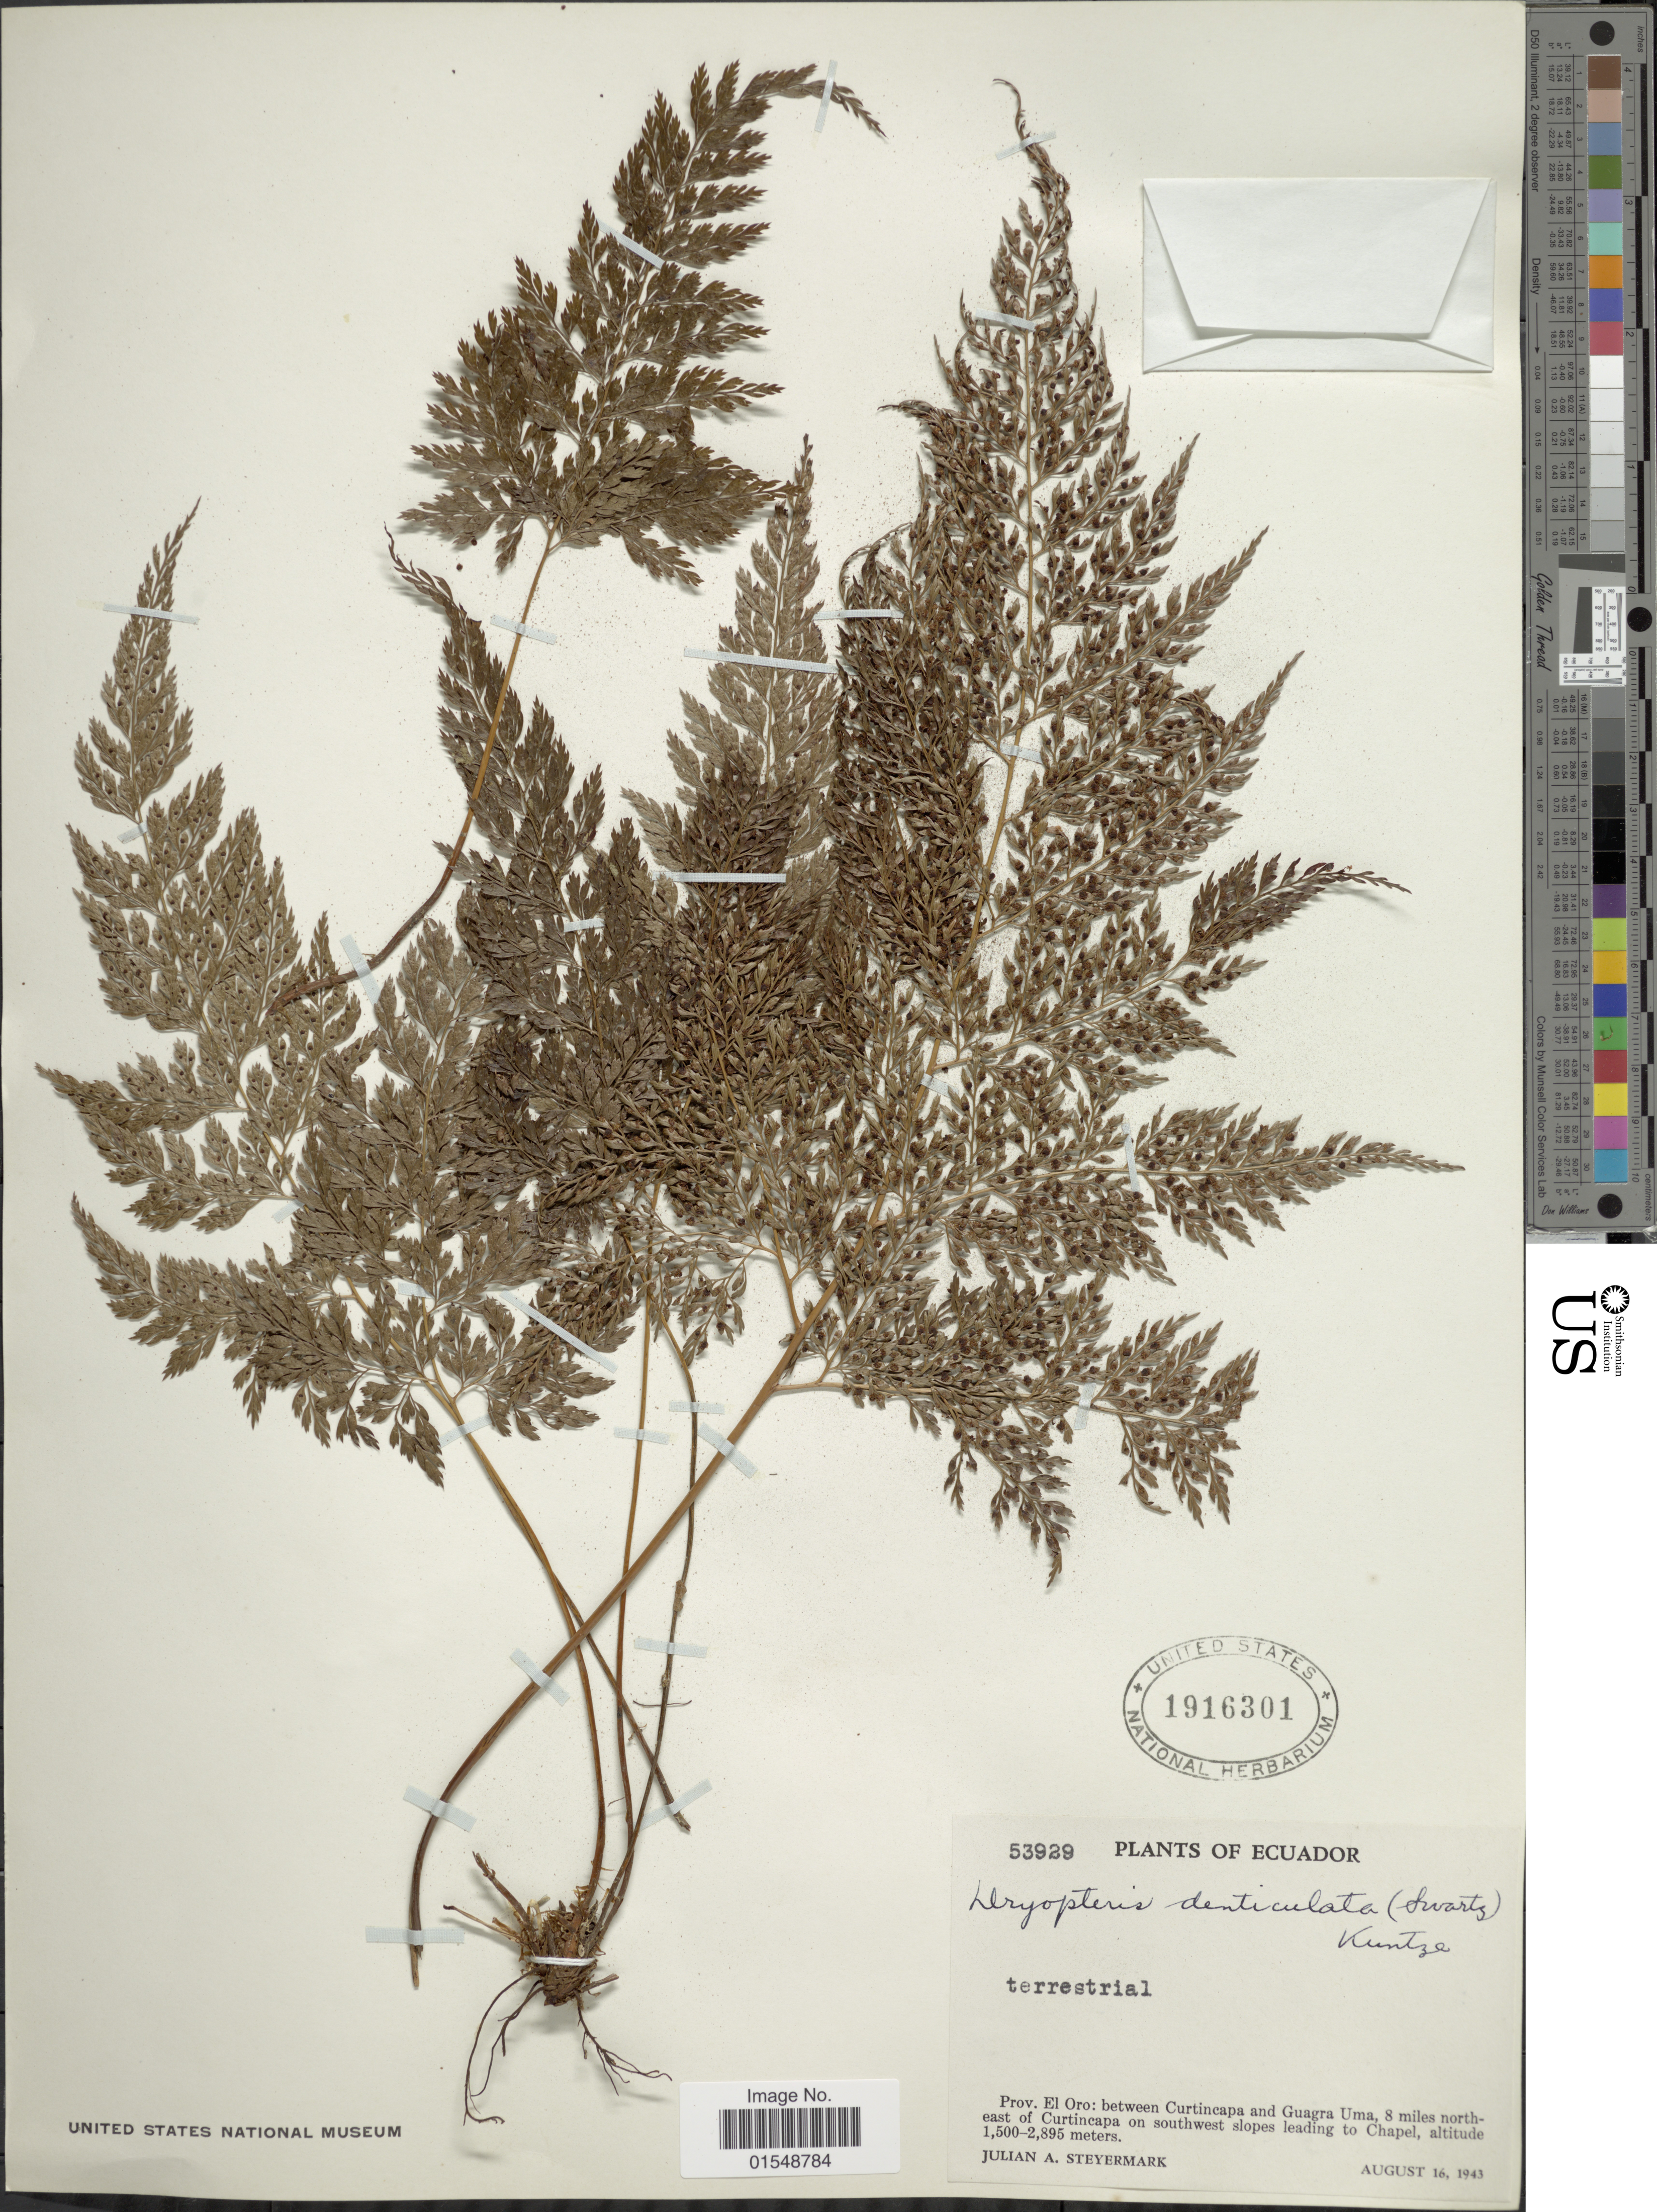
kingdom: Plantae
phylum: Tracheophyta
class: Polypodiopsida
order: Polypodiales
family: Dryopteridaceae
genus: Arachniodes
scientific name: Arachniodes denticulata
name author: (Sw.) Ching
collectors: J. Steyermark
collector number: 53929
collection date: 1943-08-16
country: Ecuador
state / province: El Oro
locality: Between curtincapa and Guagra Uma, 8 miles north- east of Curtincapa on southwest slopes leading to Chapel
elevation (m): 1500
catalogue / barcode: US 1916301